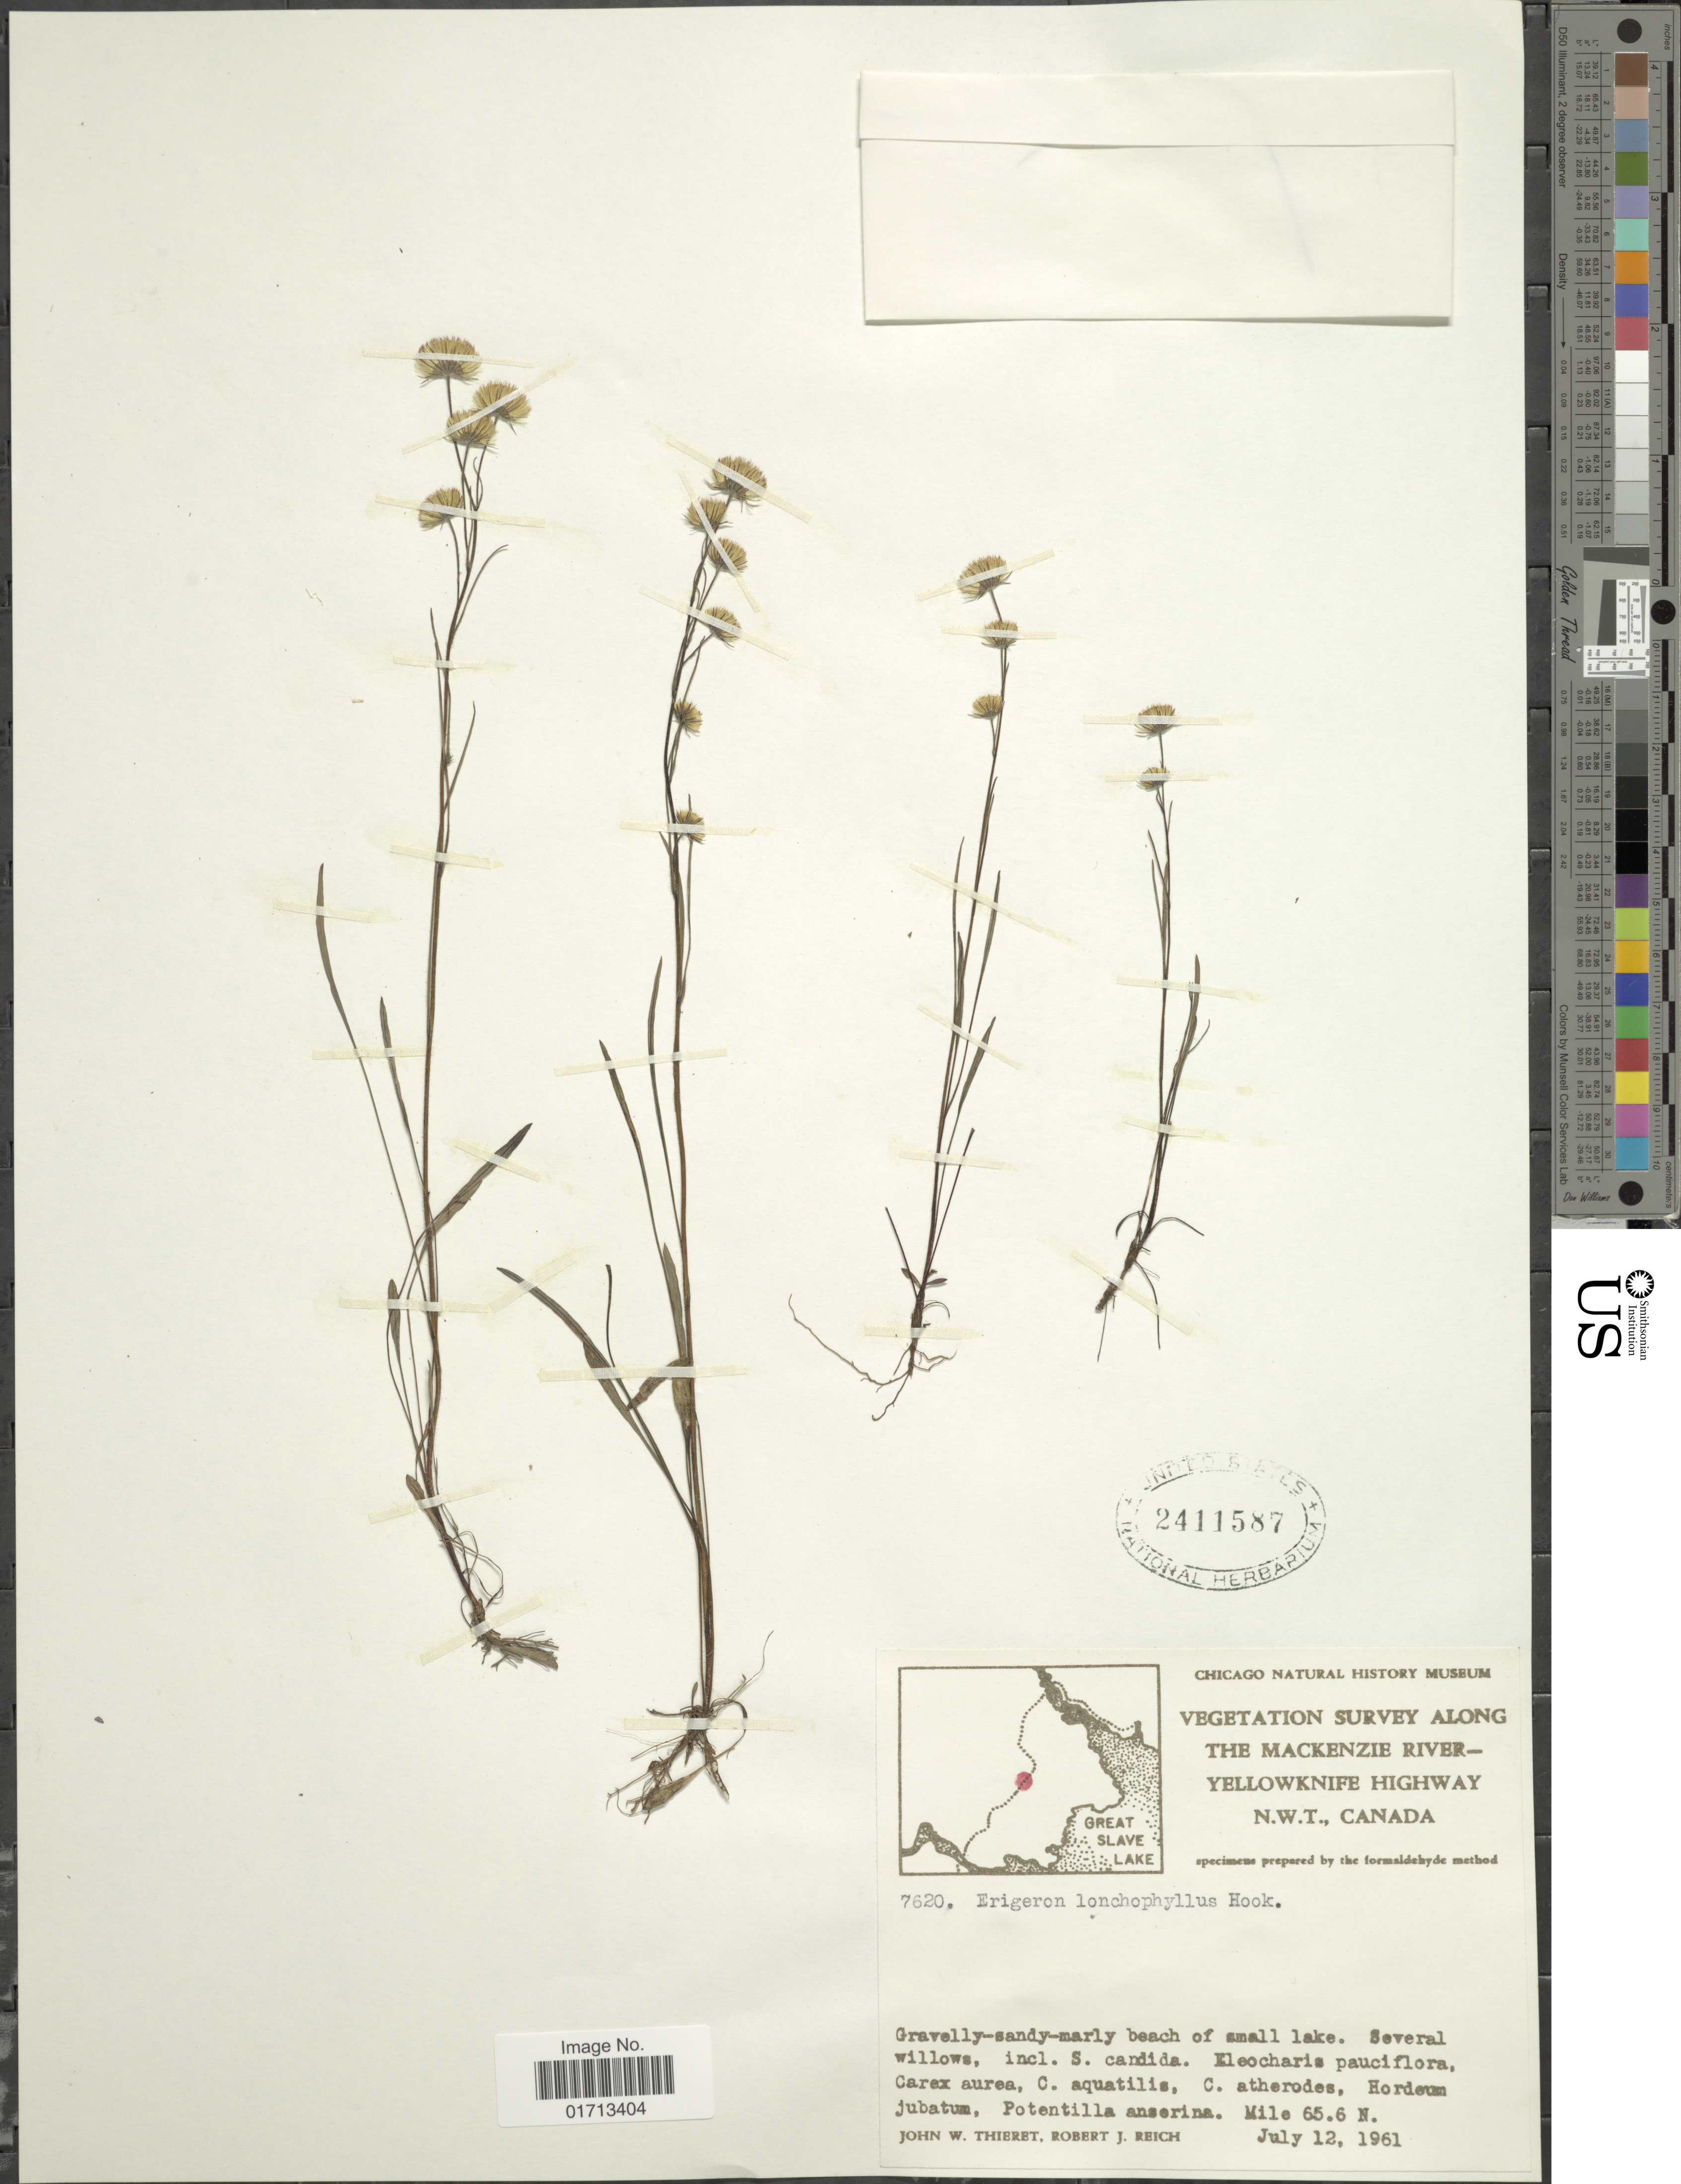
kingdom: Plantae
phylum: Tracheophyta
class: Magnoliopsida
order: Asterales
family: Asteraceae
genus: Erigeron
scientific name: Erigeron lonchophyllus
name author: Hook.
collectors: J. W. Thieret & R. Reich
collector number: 7620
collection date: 1961-07-12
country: Canada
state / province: Northwest Territories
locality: Mackenzie River-Yellowknife Highway. Mile 65.6 N.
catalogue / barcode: US 2411587